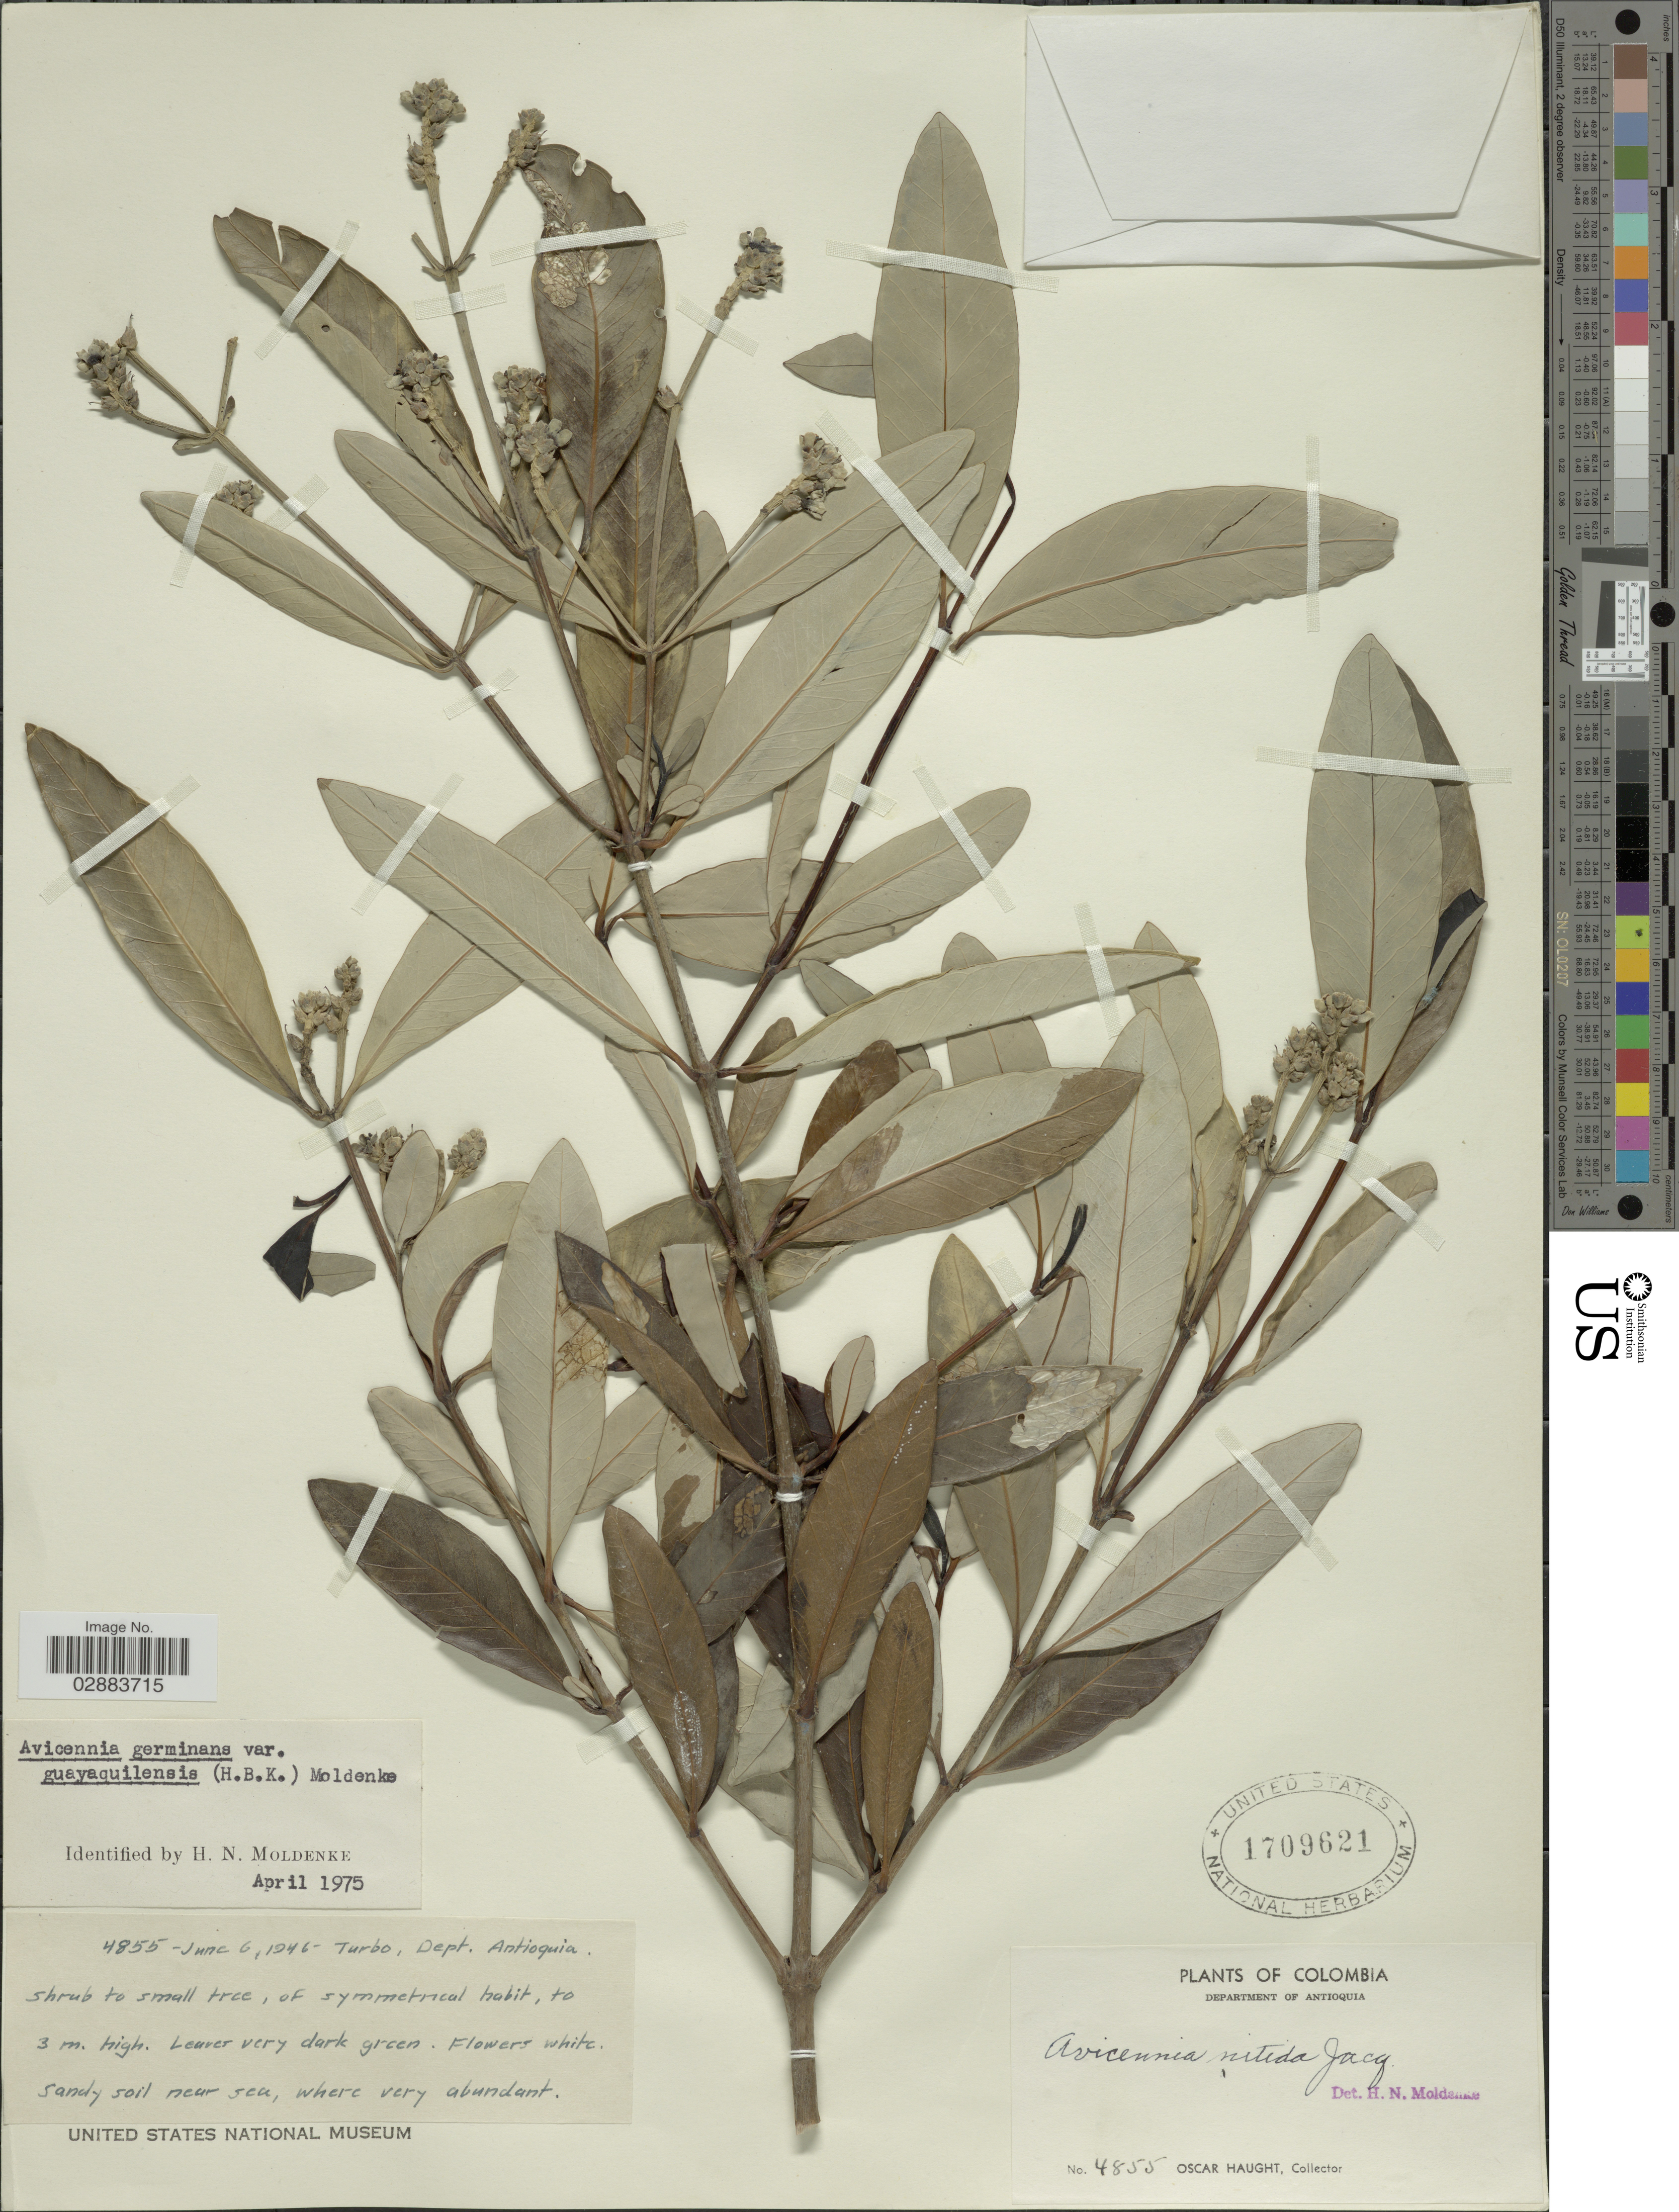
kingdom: Plantae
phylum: Tracheophyta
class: Magnoliopsida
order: Lamiales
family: Acanthaceae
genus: Avicennia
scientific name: Avicennia germinans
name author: (L.) L.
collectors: O. Haught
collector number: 4855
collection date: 1946-06-06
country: Colombia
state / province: Antioquia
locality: Department of Antioquia. Turbo.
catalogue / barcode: US 1709621